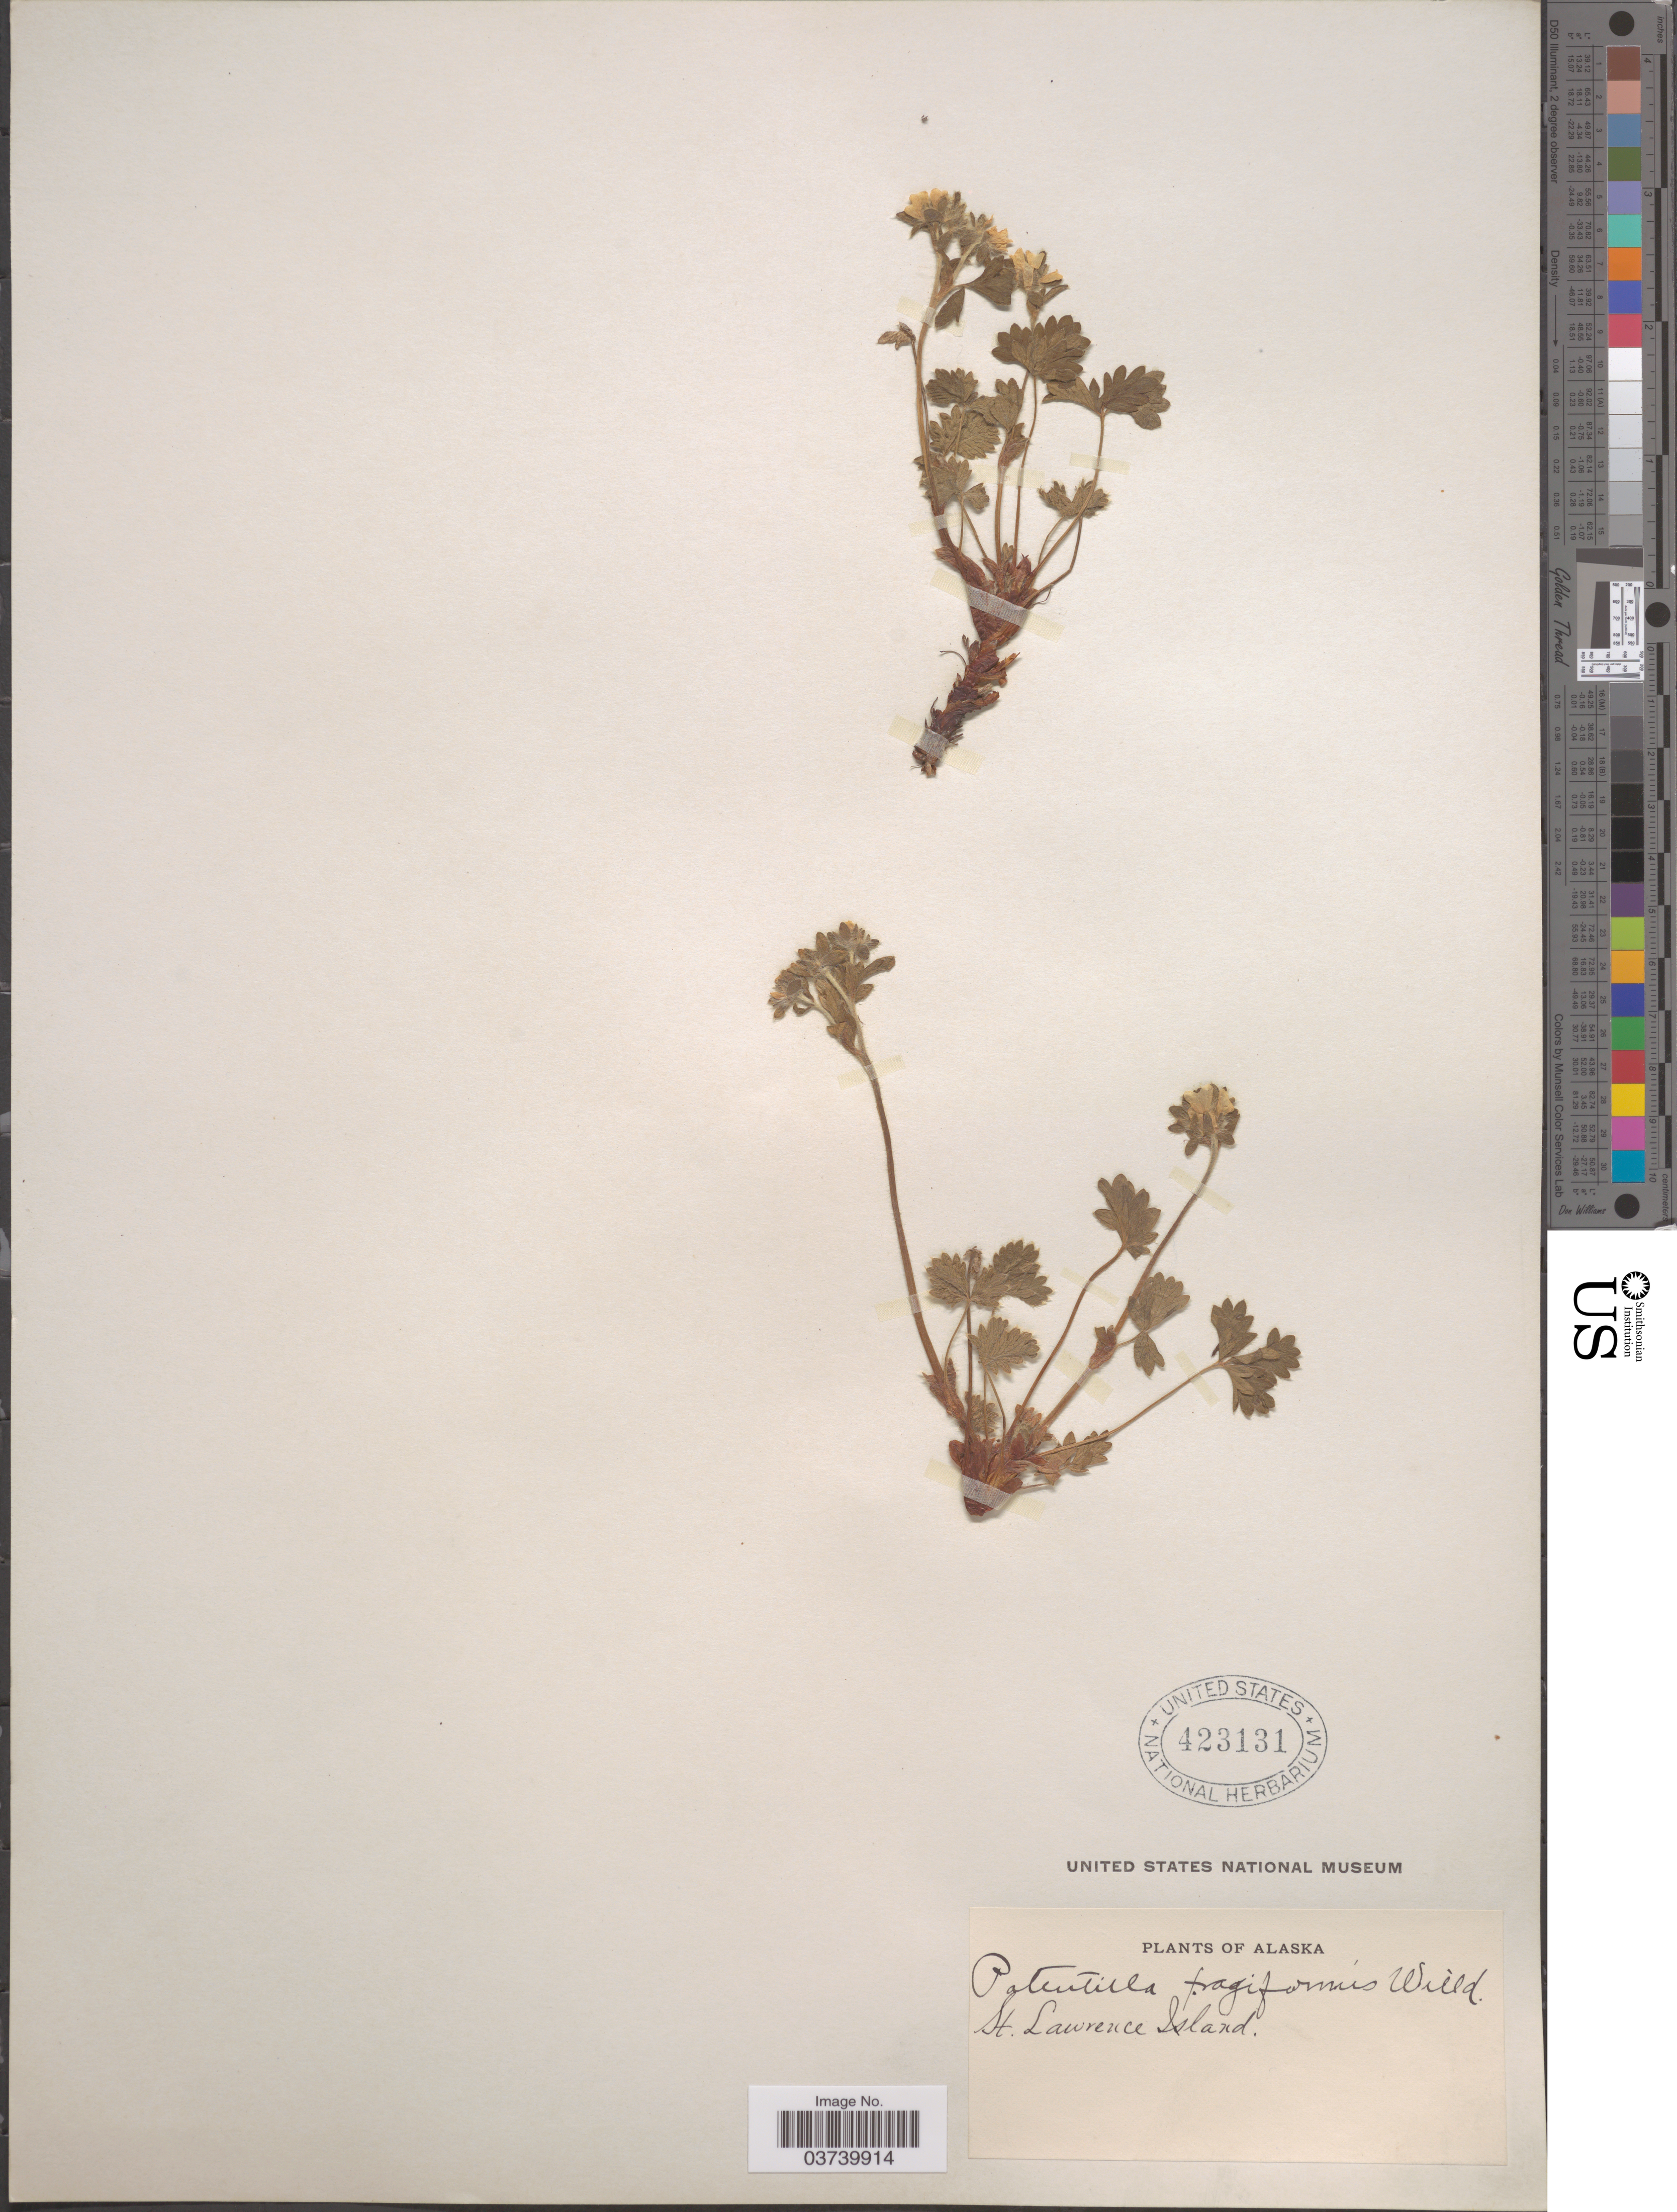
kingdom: Plantae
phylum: Tracheophyta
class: Magnoliopsida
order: Rosales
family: Rosaceae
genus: Potentilla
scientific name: Potentilla fragiformis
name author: Willd. ex D.F.K. Schltdl.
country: United States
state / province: Alaska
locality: St. Lawrence Island.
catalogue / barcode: US 423131